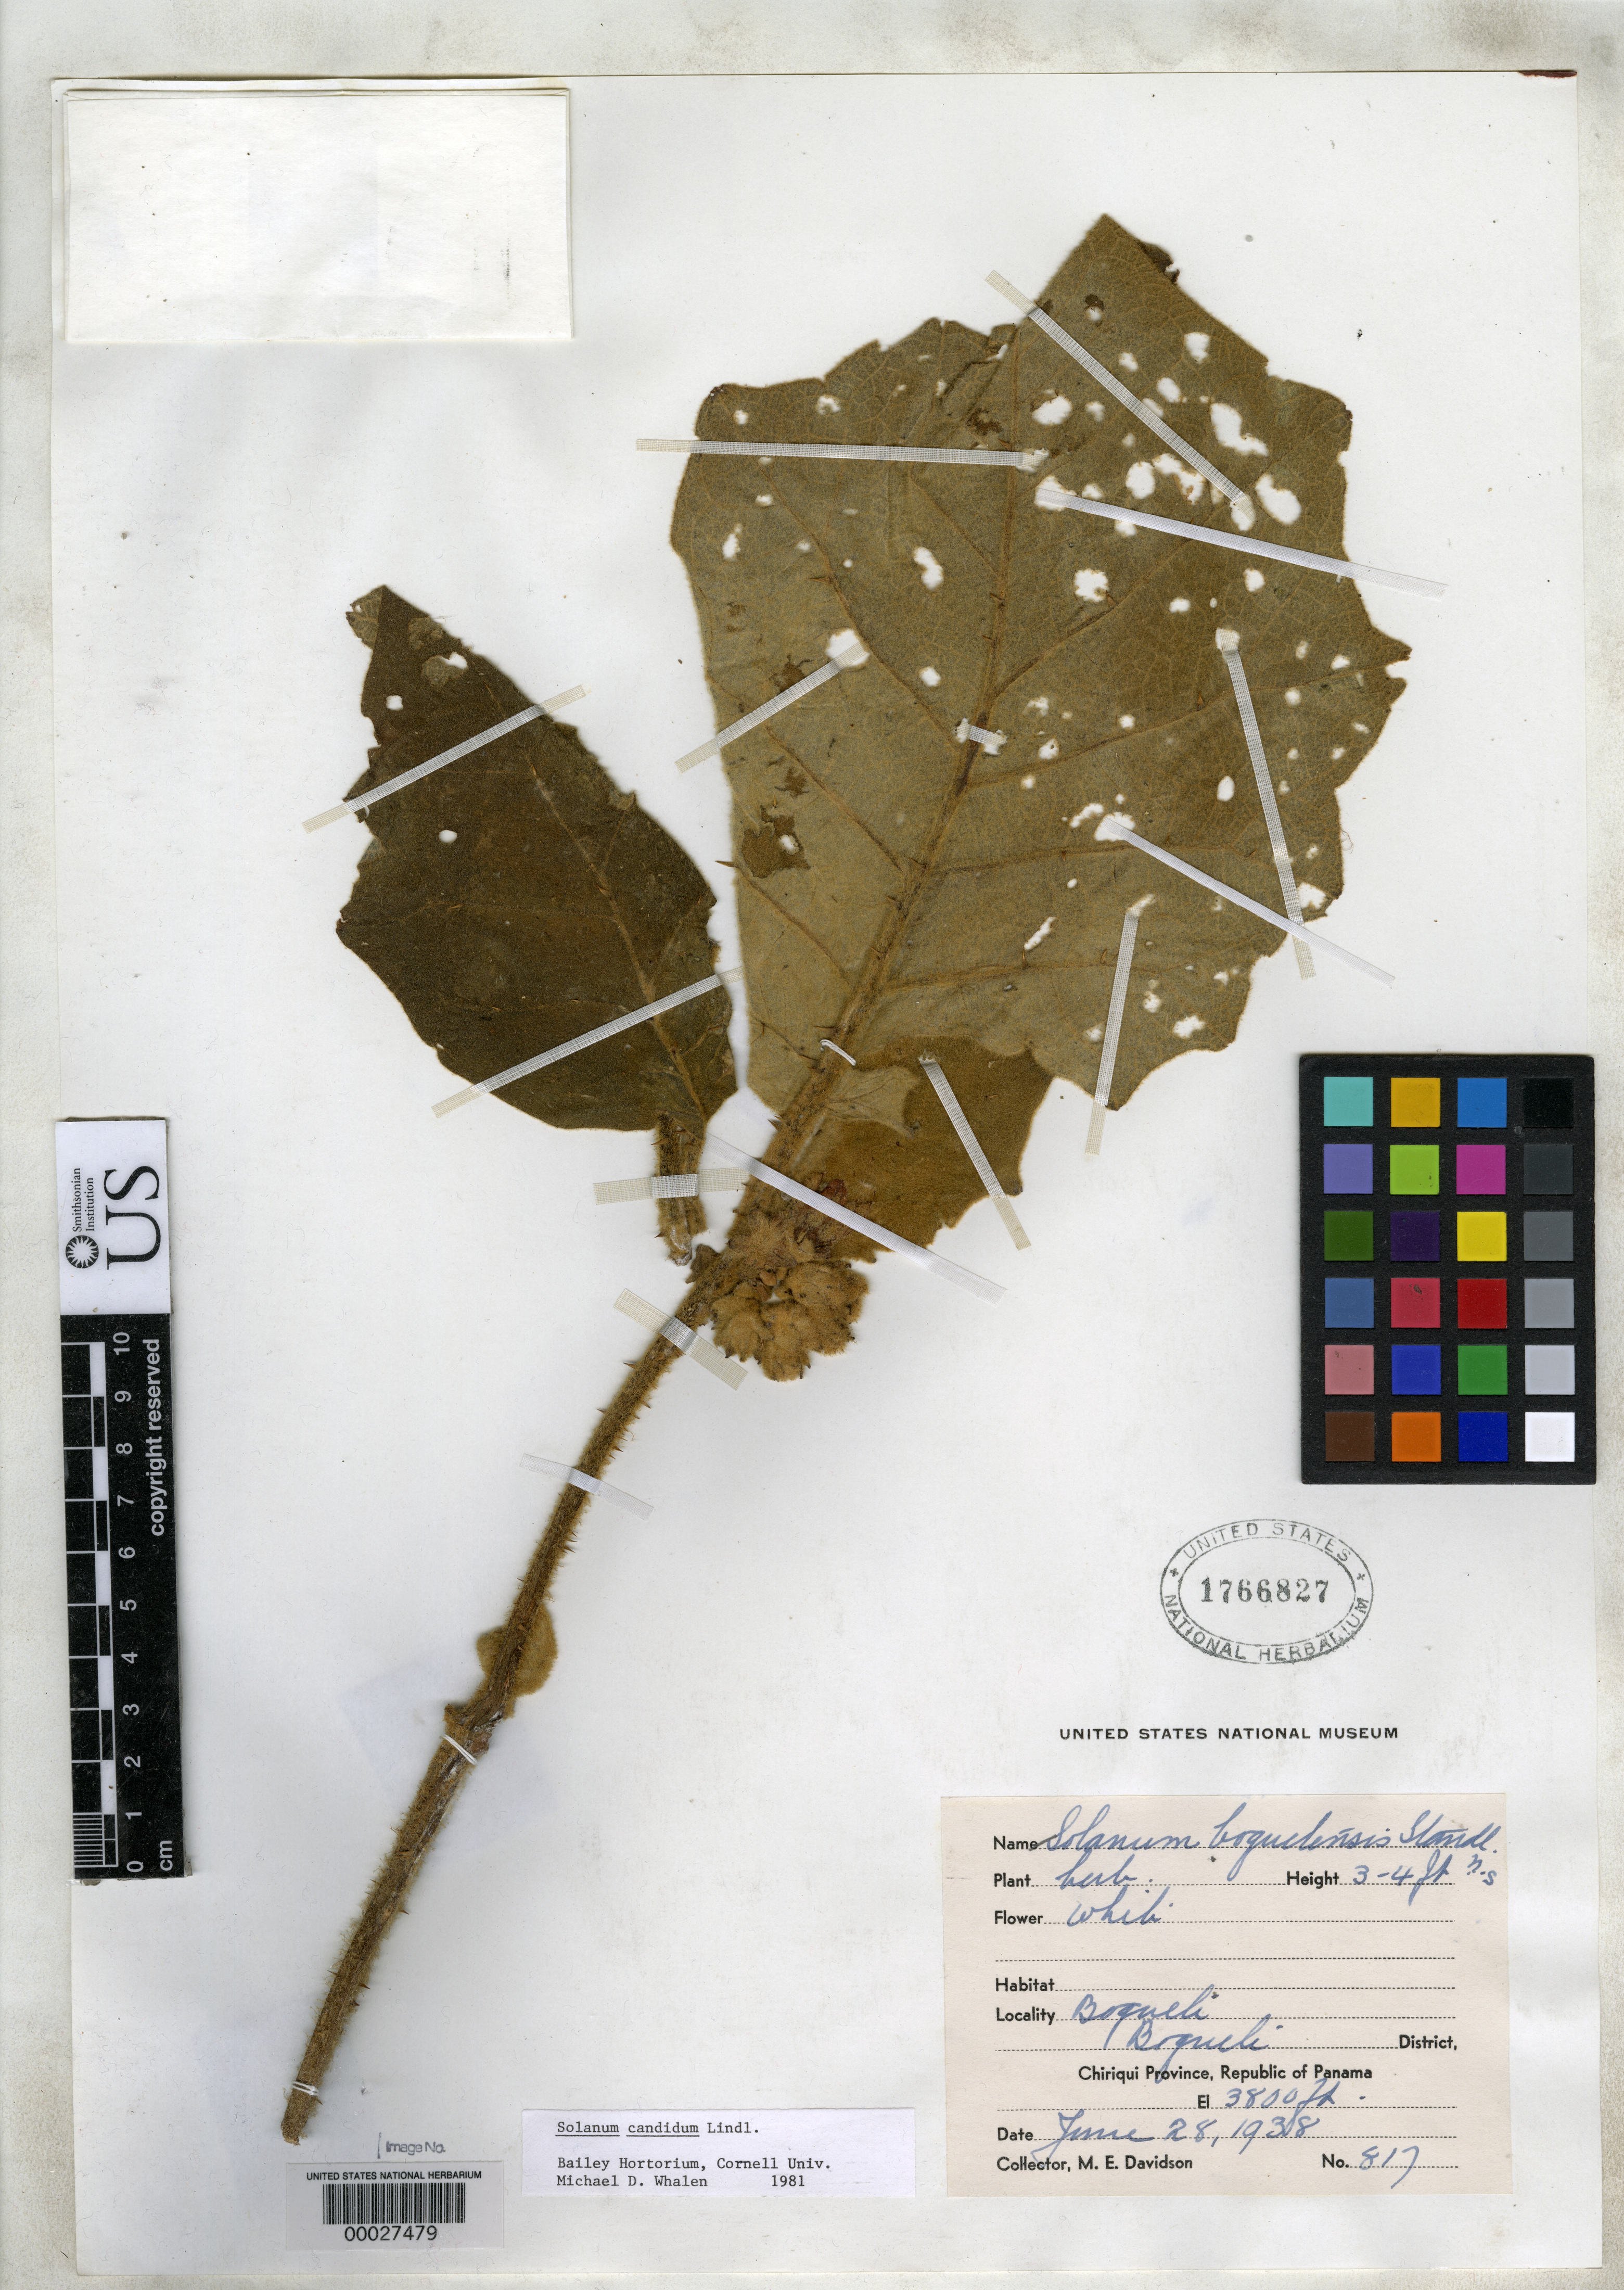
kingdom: Plantae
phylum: Tracheophyta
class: Magnoliopsida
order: Solanales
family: Solanaceae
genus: Solanum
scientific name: Solanum boquetense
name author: Standl.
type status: Isotype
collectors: M. Davidson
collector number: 817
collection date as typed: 28 Jun 1938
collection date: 1938-06-28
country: Panama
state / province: Chiriquí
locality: Boquete.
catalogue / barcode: US 1766827